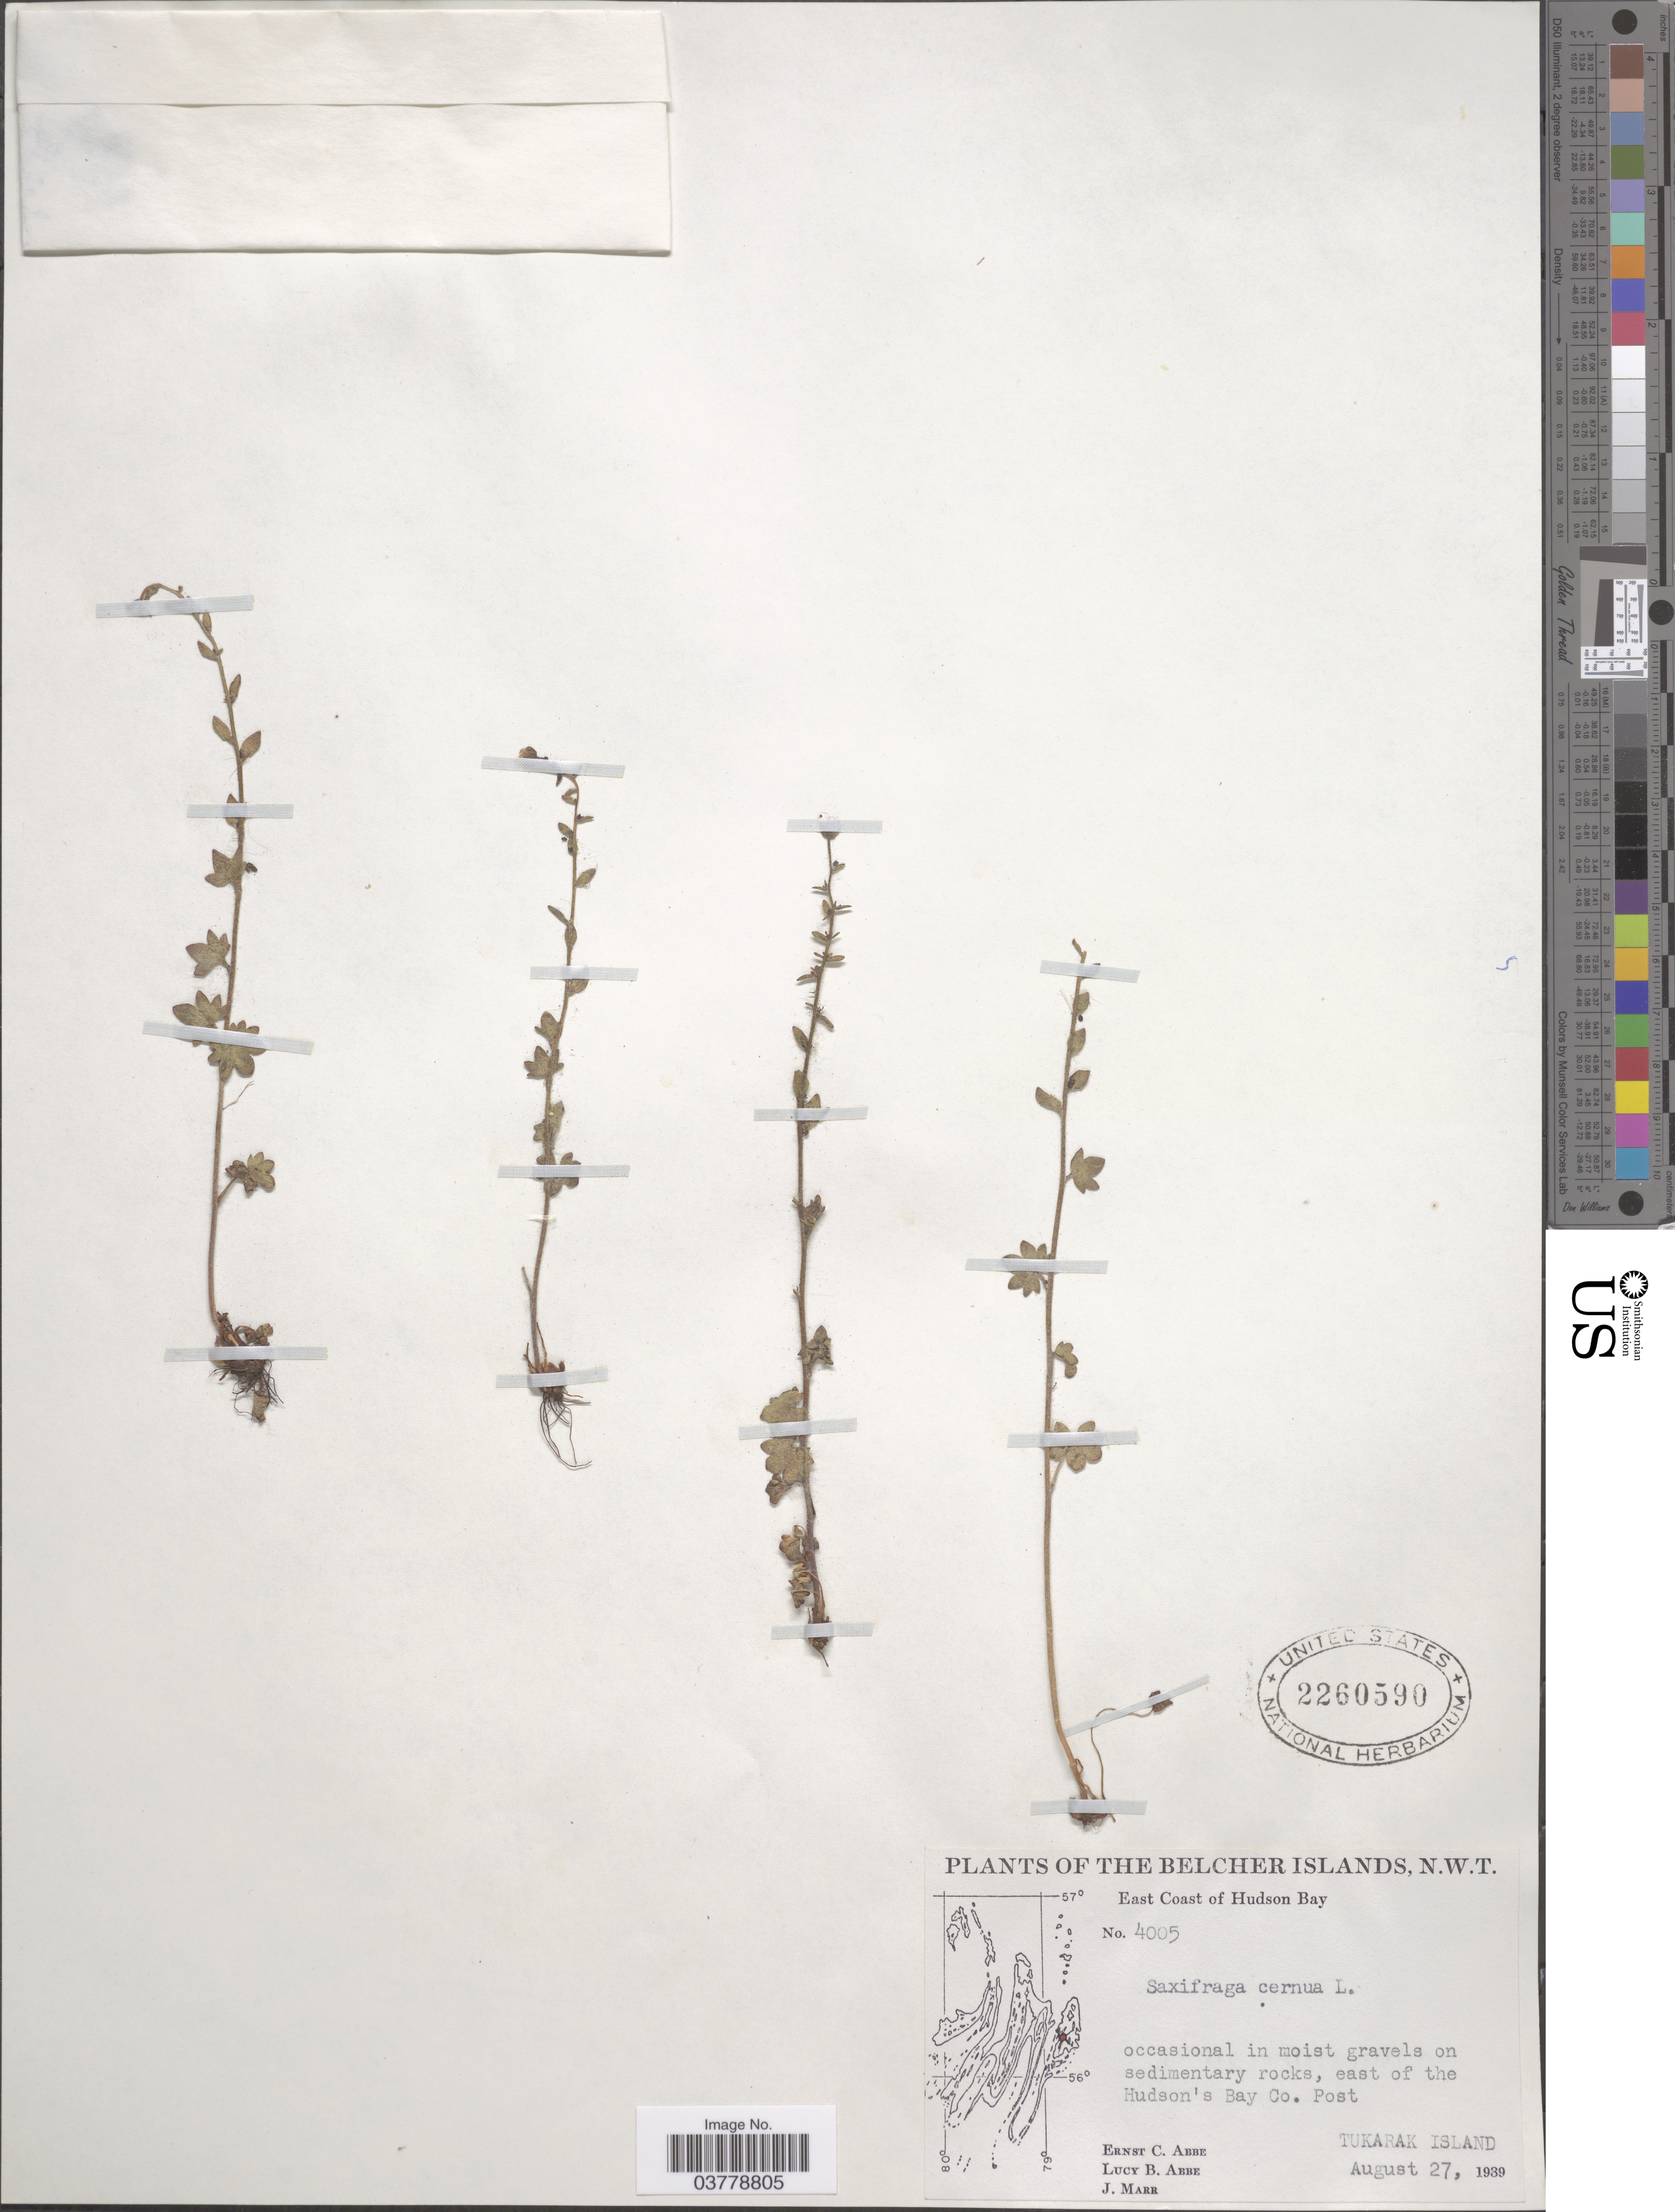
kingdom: Plantae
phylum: Tracheophyta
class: Magnoliopsida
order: Saxifragales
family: Saxifragaceae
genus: Saxifraga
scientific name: Saxifraga cernua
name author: L.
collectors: E. C. Abbe, L. B. Abbe & J. Marr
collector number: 4005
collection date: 1939-08-27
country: Canada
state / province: Northwest Territories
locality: The Belcher Islands. East Coast of Hudson Bay. East of the Hudson's Bay Co. Post. Tukarak Island.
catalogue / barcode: US 2260590